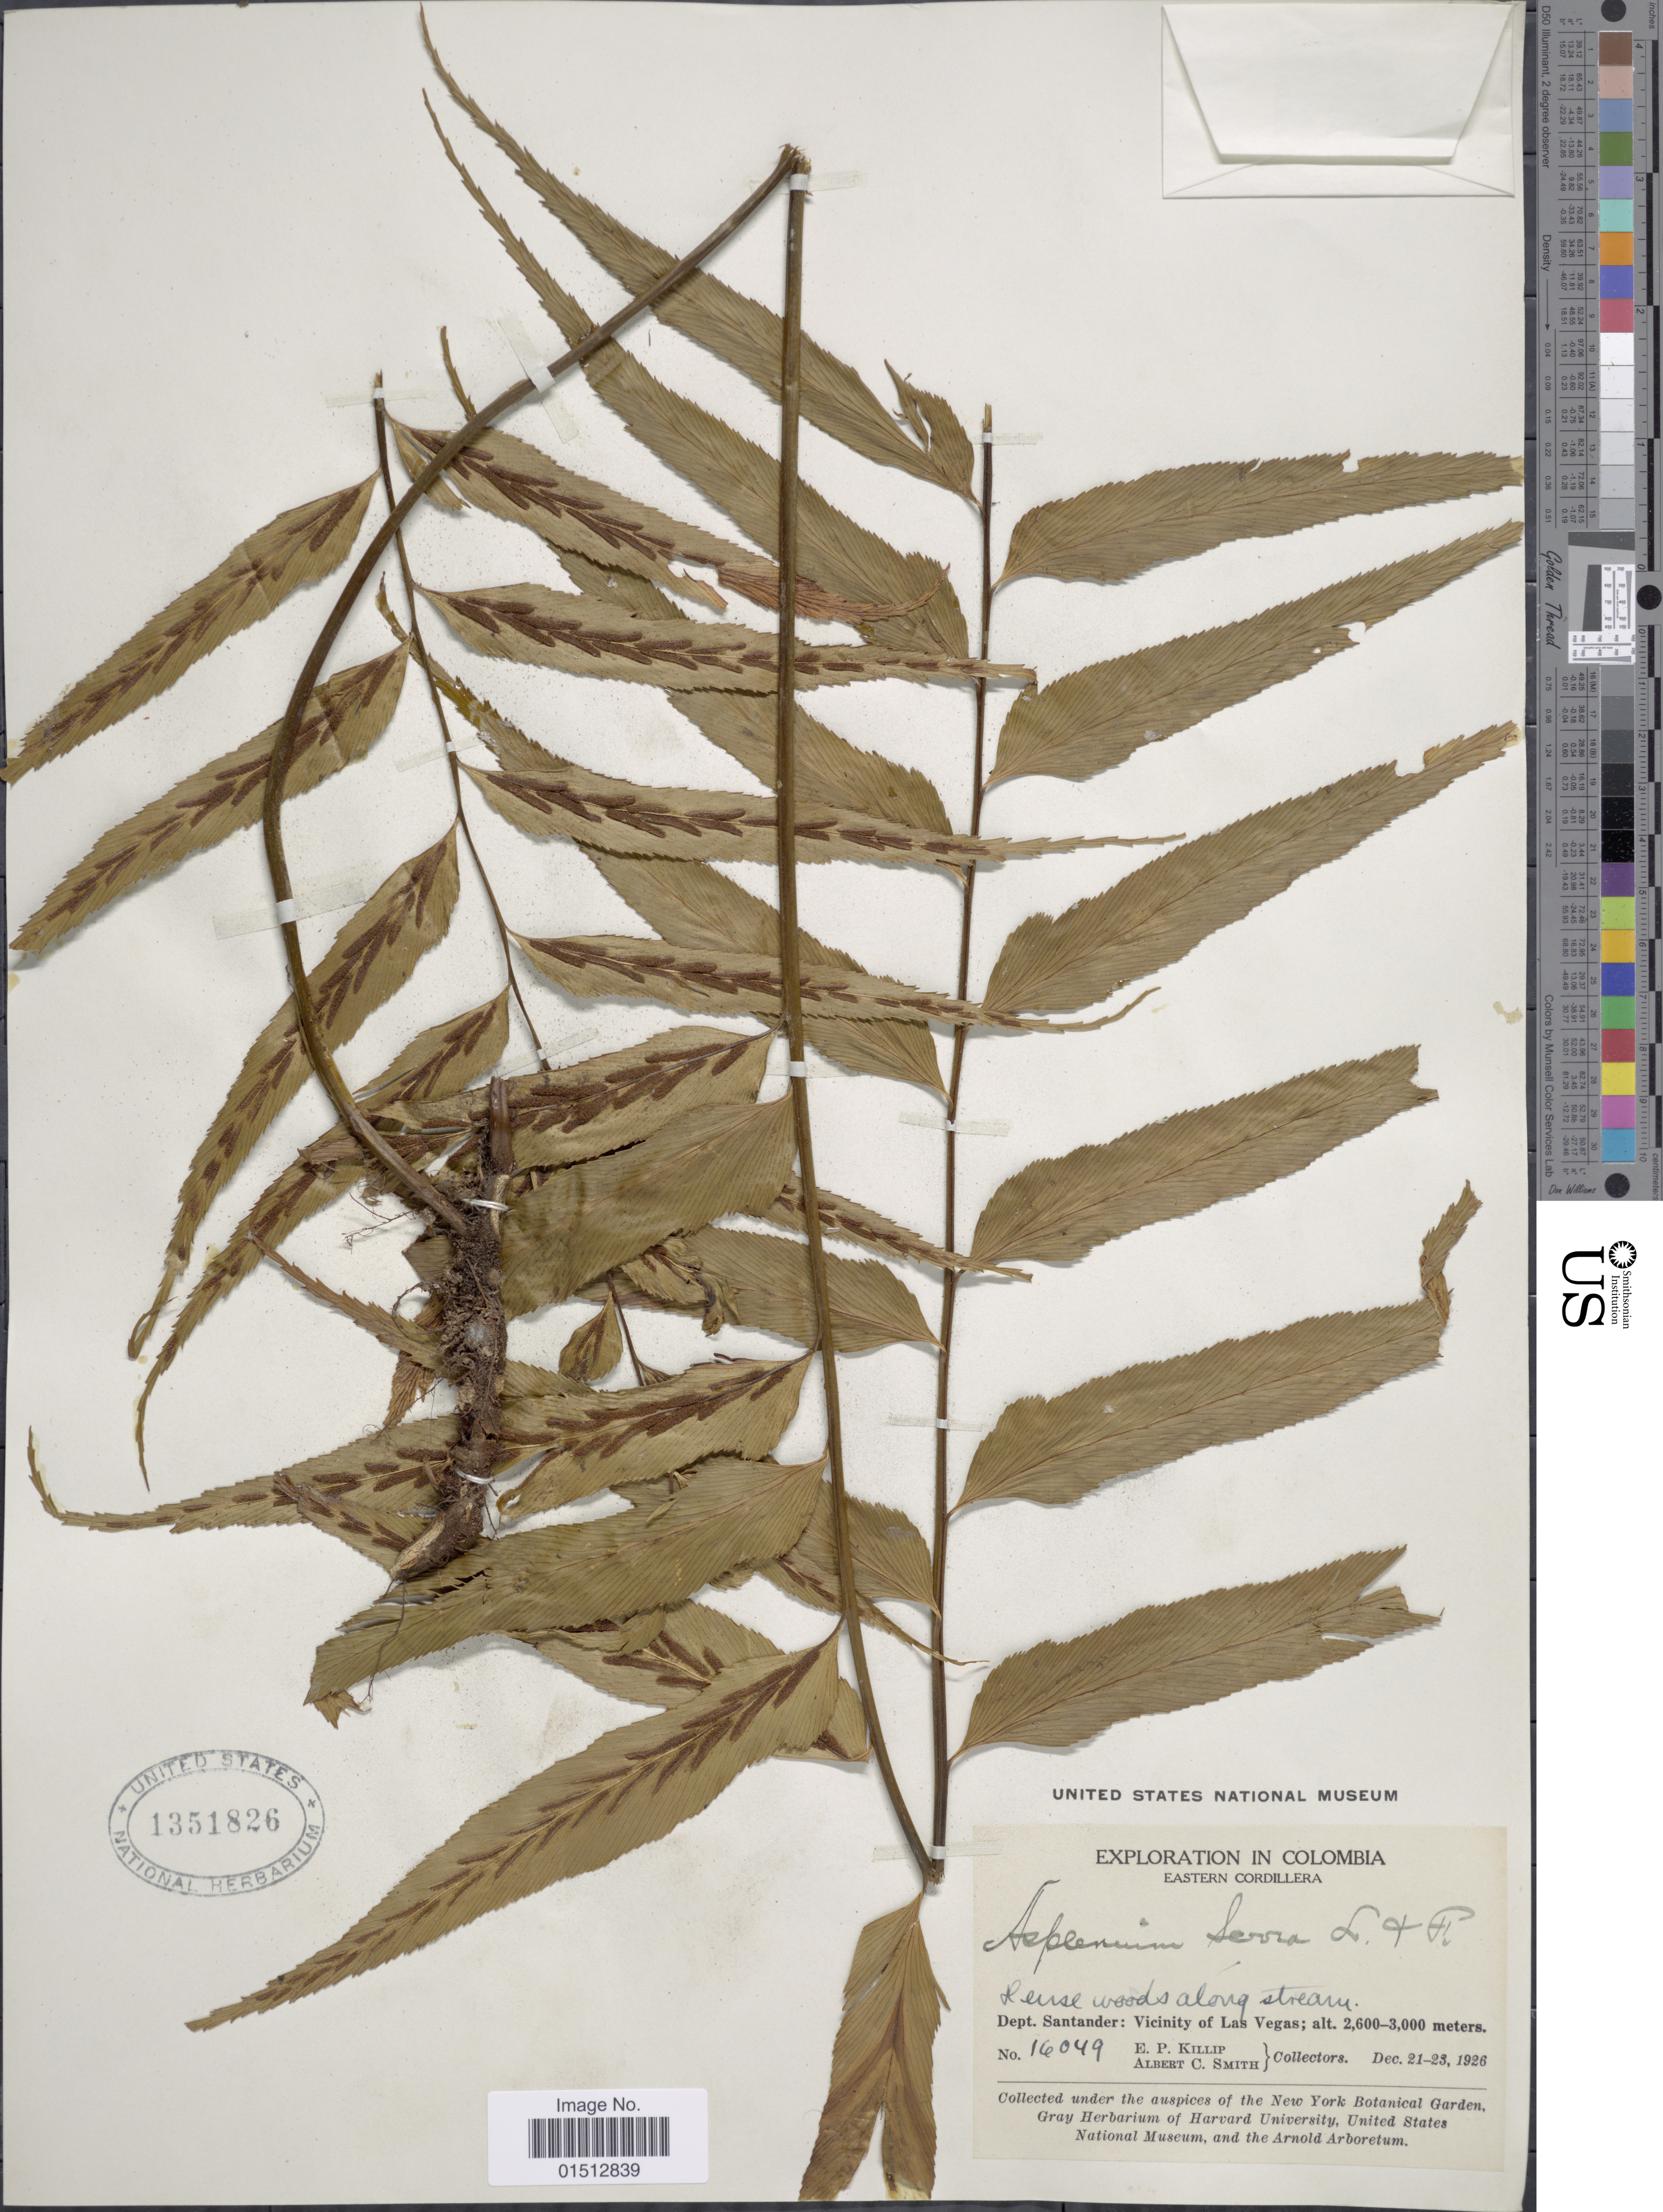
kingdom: Plantae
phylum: Tracheophyta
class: Polypodiopsida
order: Polypodiales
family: Aspleniaceae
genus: Asplenium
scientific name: Asplenium serra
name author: Langsd. & Fisch.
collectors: E. P. Killip & A. C. Smith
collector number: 16049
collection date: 1926-12-21/1926-12-23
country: Colombia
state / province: Santander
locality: Colombia, Eastern Cordillera, Dept. Santander: Vicinity of Las Vegas.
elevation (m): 2600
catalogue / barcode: US 1351826